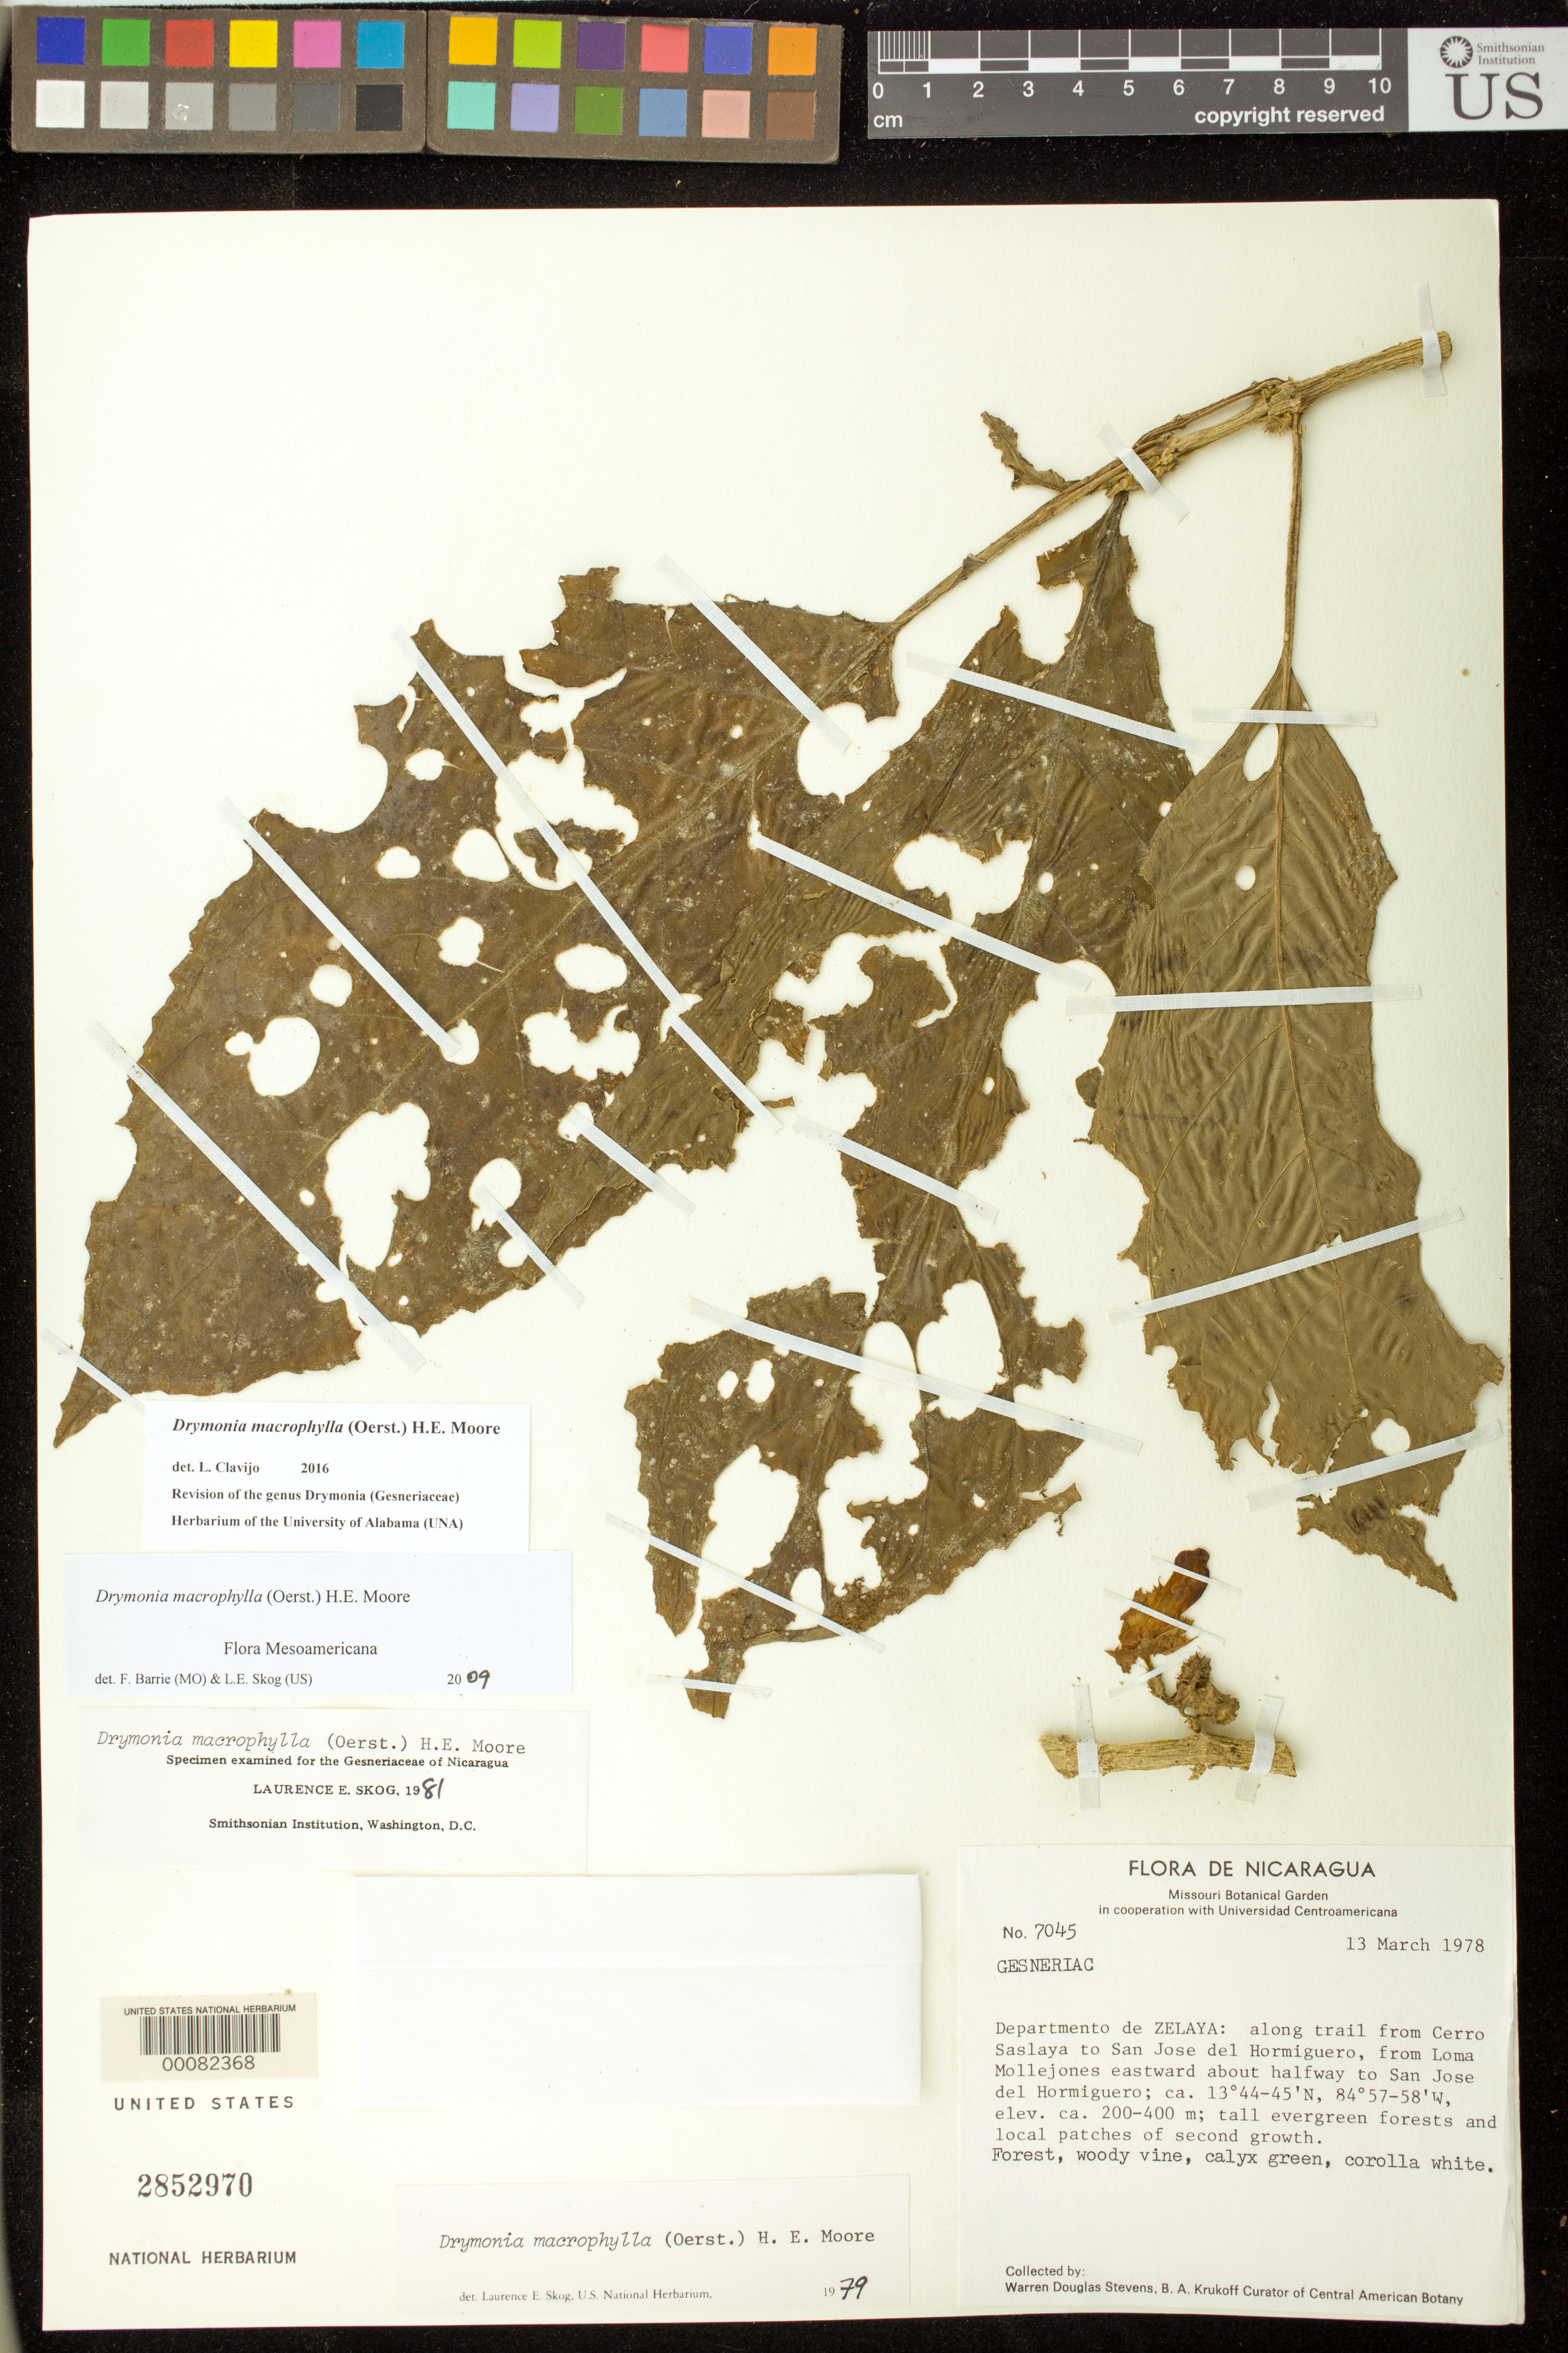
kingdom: Plantae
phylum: Tracheophyta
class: Magnoliopsida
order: Lamiales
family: Gesneriaceae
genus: Drymonia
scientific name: Drymonia macrophylla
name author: (Oerst.) H.E. Moore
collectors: W. D. Stevens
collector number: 7045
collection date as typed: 13 Mar 1978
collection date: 1978-03-13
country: Nicaragua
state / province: Atlántico Norte / Jinotega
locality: Along trail from Cerro Saslaya to San Jose del Hormiguero, from Loma Mollejones eastward about 1/2way to San Jose del Hormiguero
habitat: Tall evergreen forests and local patches of second growth; forest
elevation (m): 200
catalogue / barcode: US 2852970